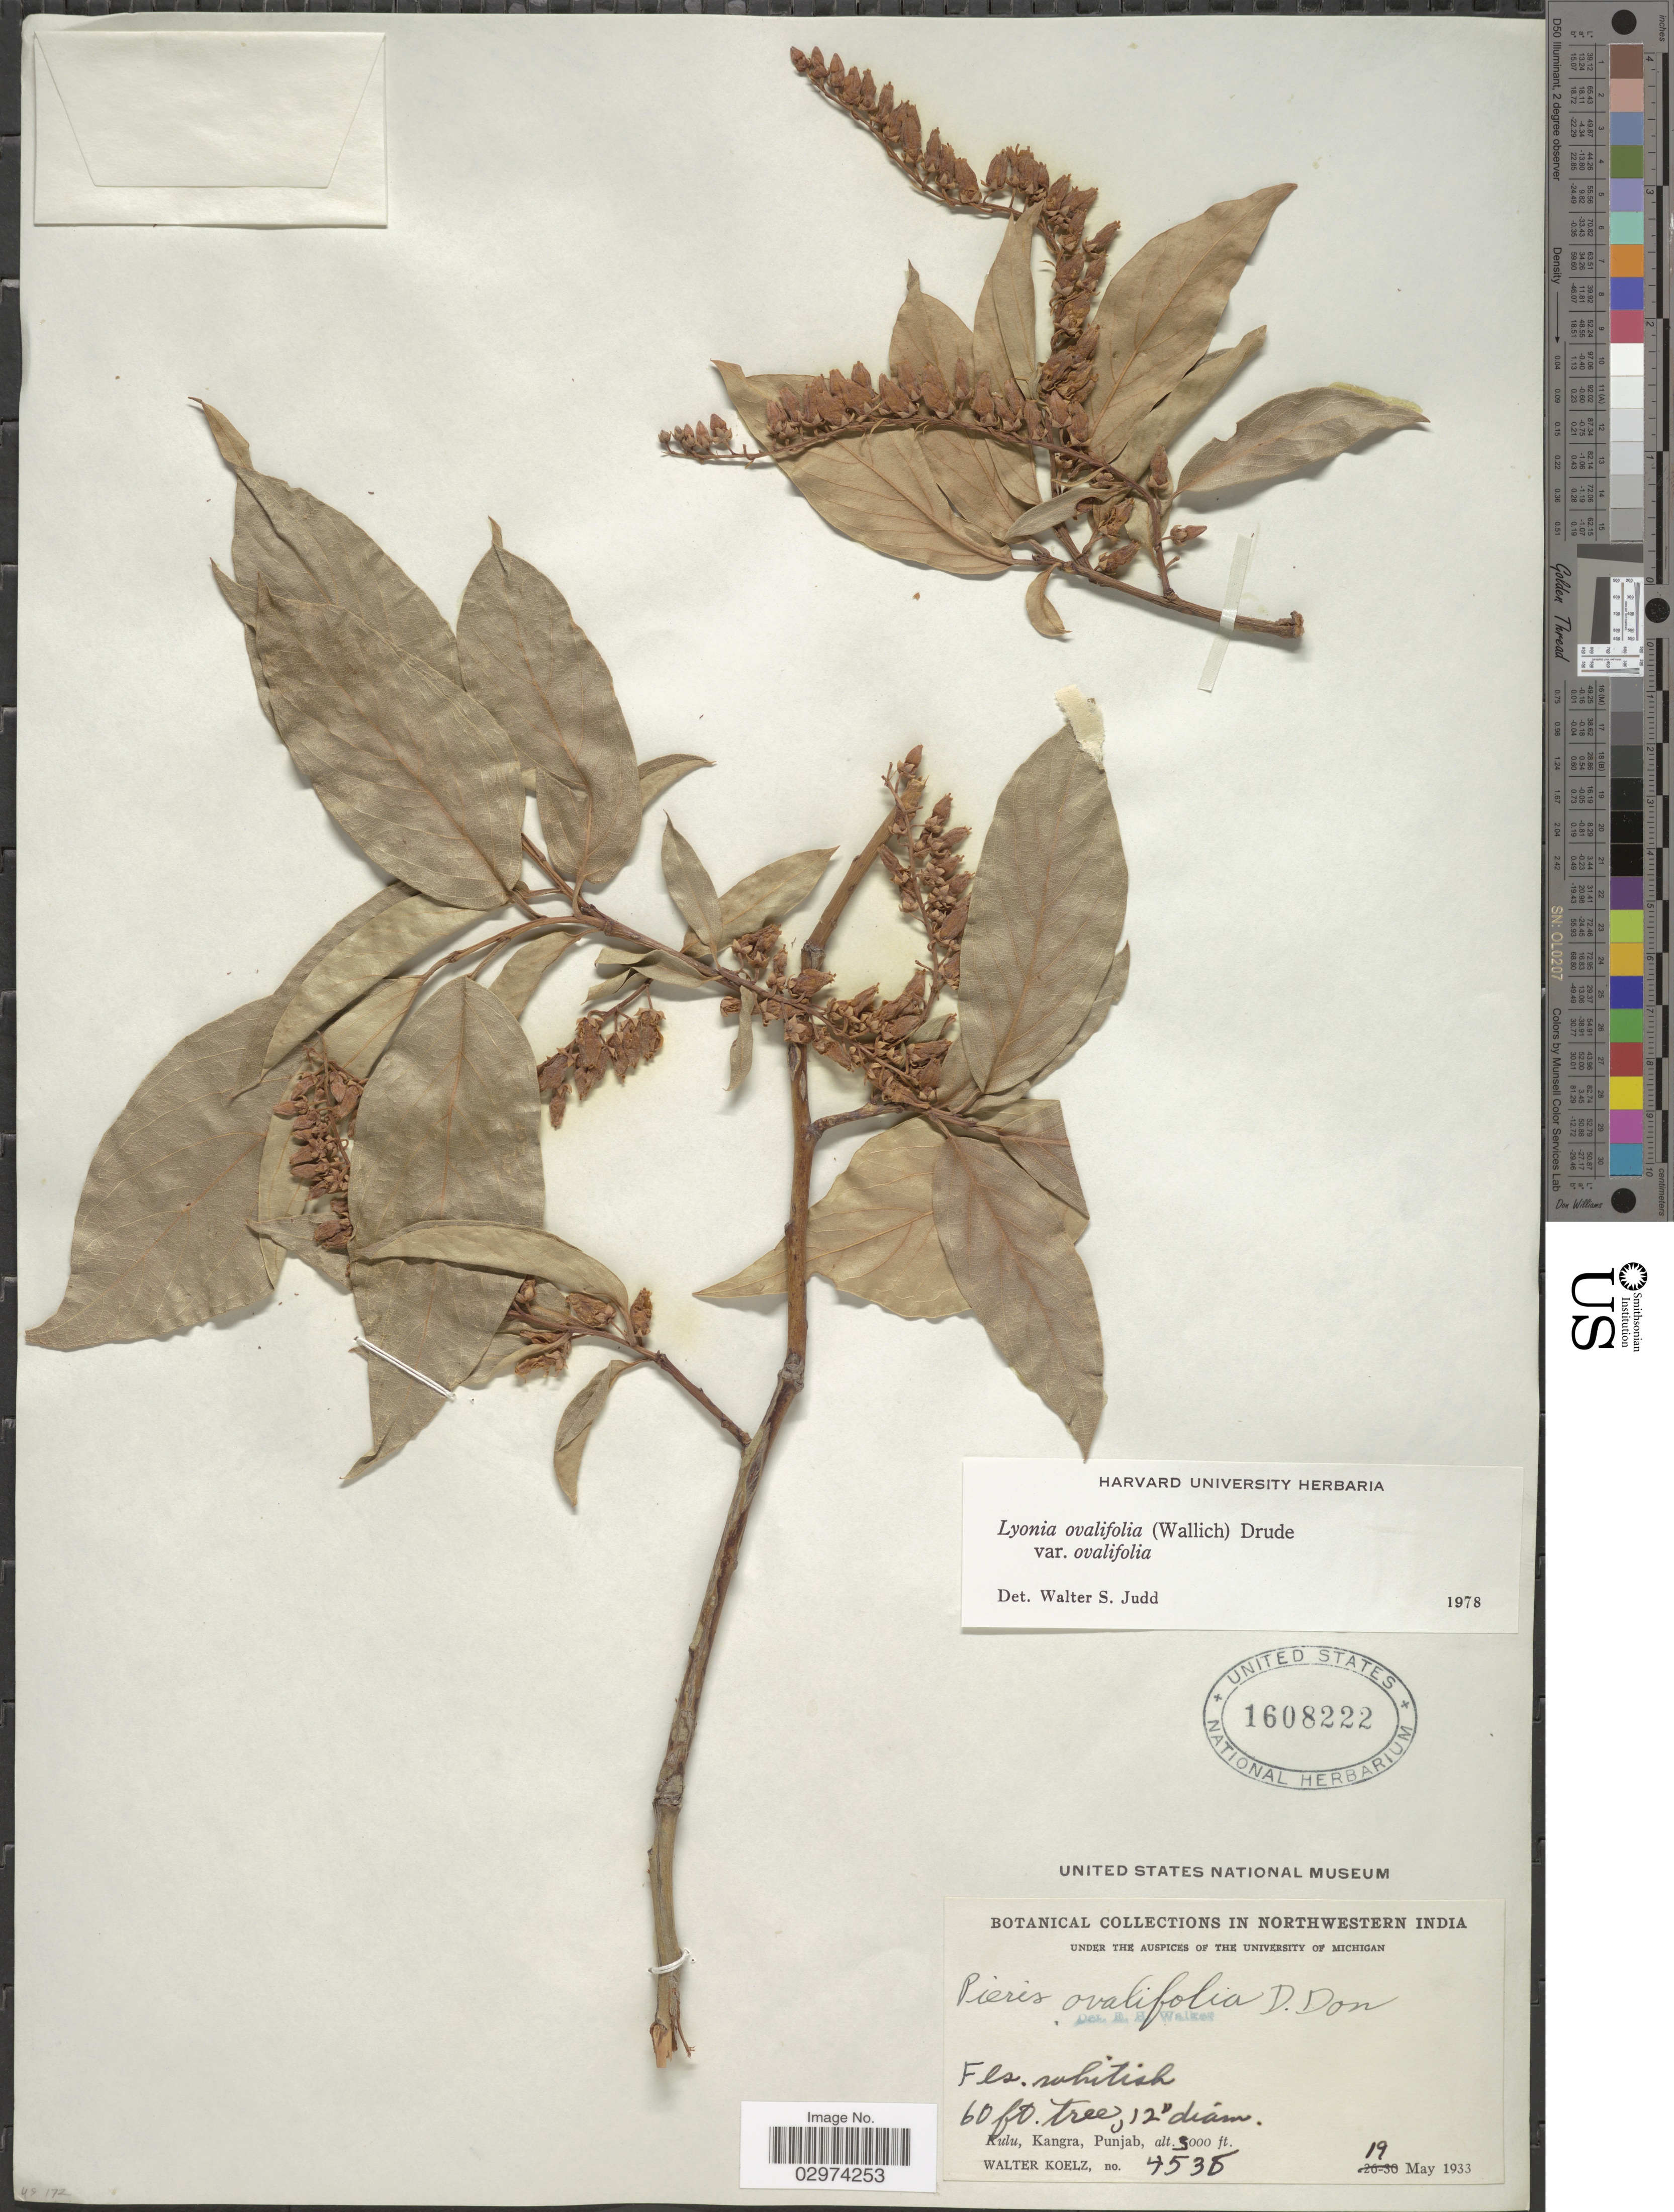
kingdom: Plantae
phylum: Tracheophyta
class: Magnoliopsida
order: Ericales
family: Ericaceae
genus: Lyonia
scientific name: Lyonia ovalifolia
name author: (Wall.) Drude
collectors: W. N. Koelz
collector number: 4535*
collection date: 1933-05-19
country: India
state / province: Punjab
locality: Northwestern India. Kulu, Kangra.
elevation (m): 914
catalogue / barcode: US 1608222